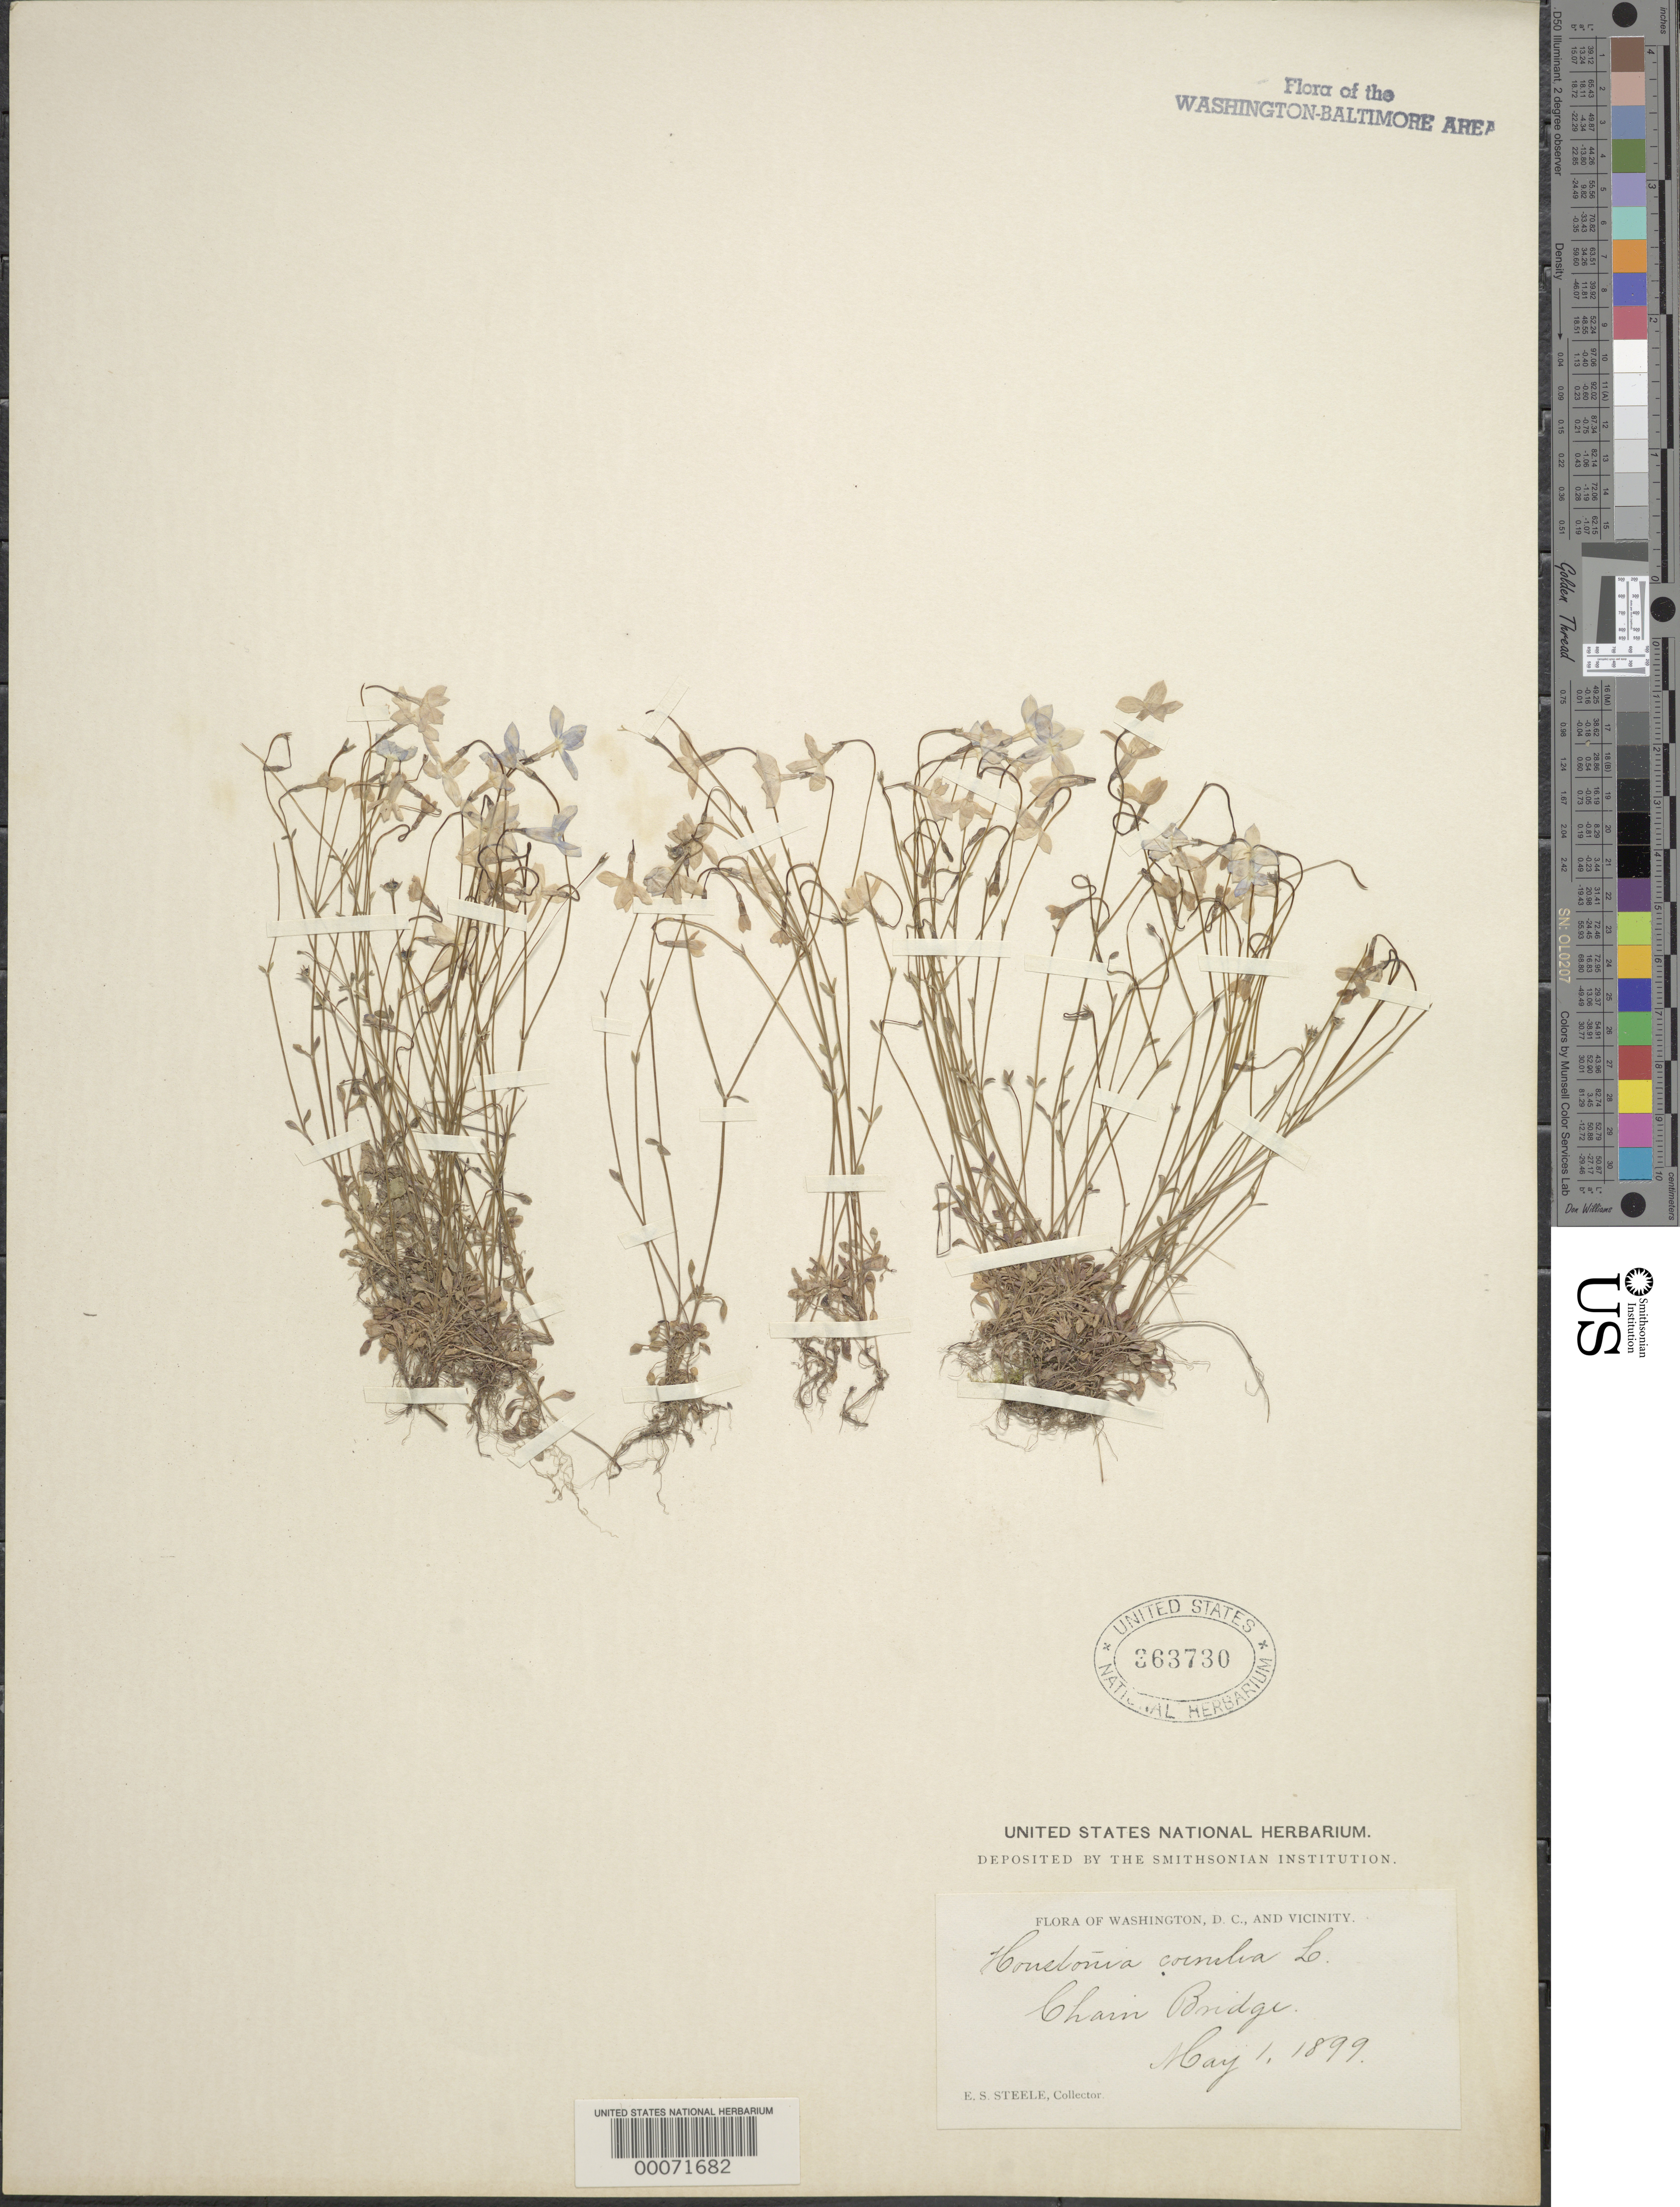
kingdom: Plantae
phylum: Tracheophyta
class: Magnoliopsida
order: Gentianales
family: Rubiaceae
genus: Houstonia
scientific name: Houstonia caerulea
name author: L.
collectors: E. Steele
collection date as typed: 01 May 1899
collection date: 1899-05-01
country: United States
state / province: District of Columbia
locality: Chain Bridge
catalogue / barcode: US 363730